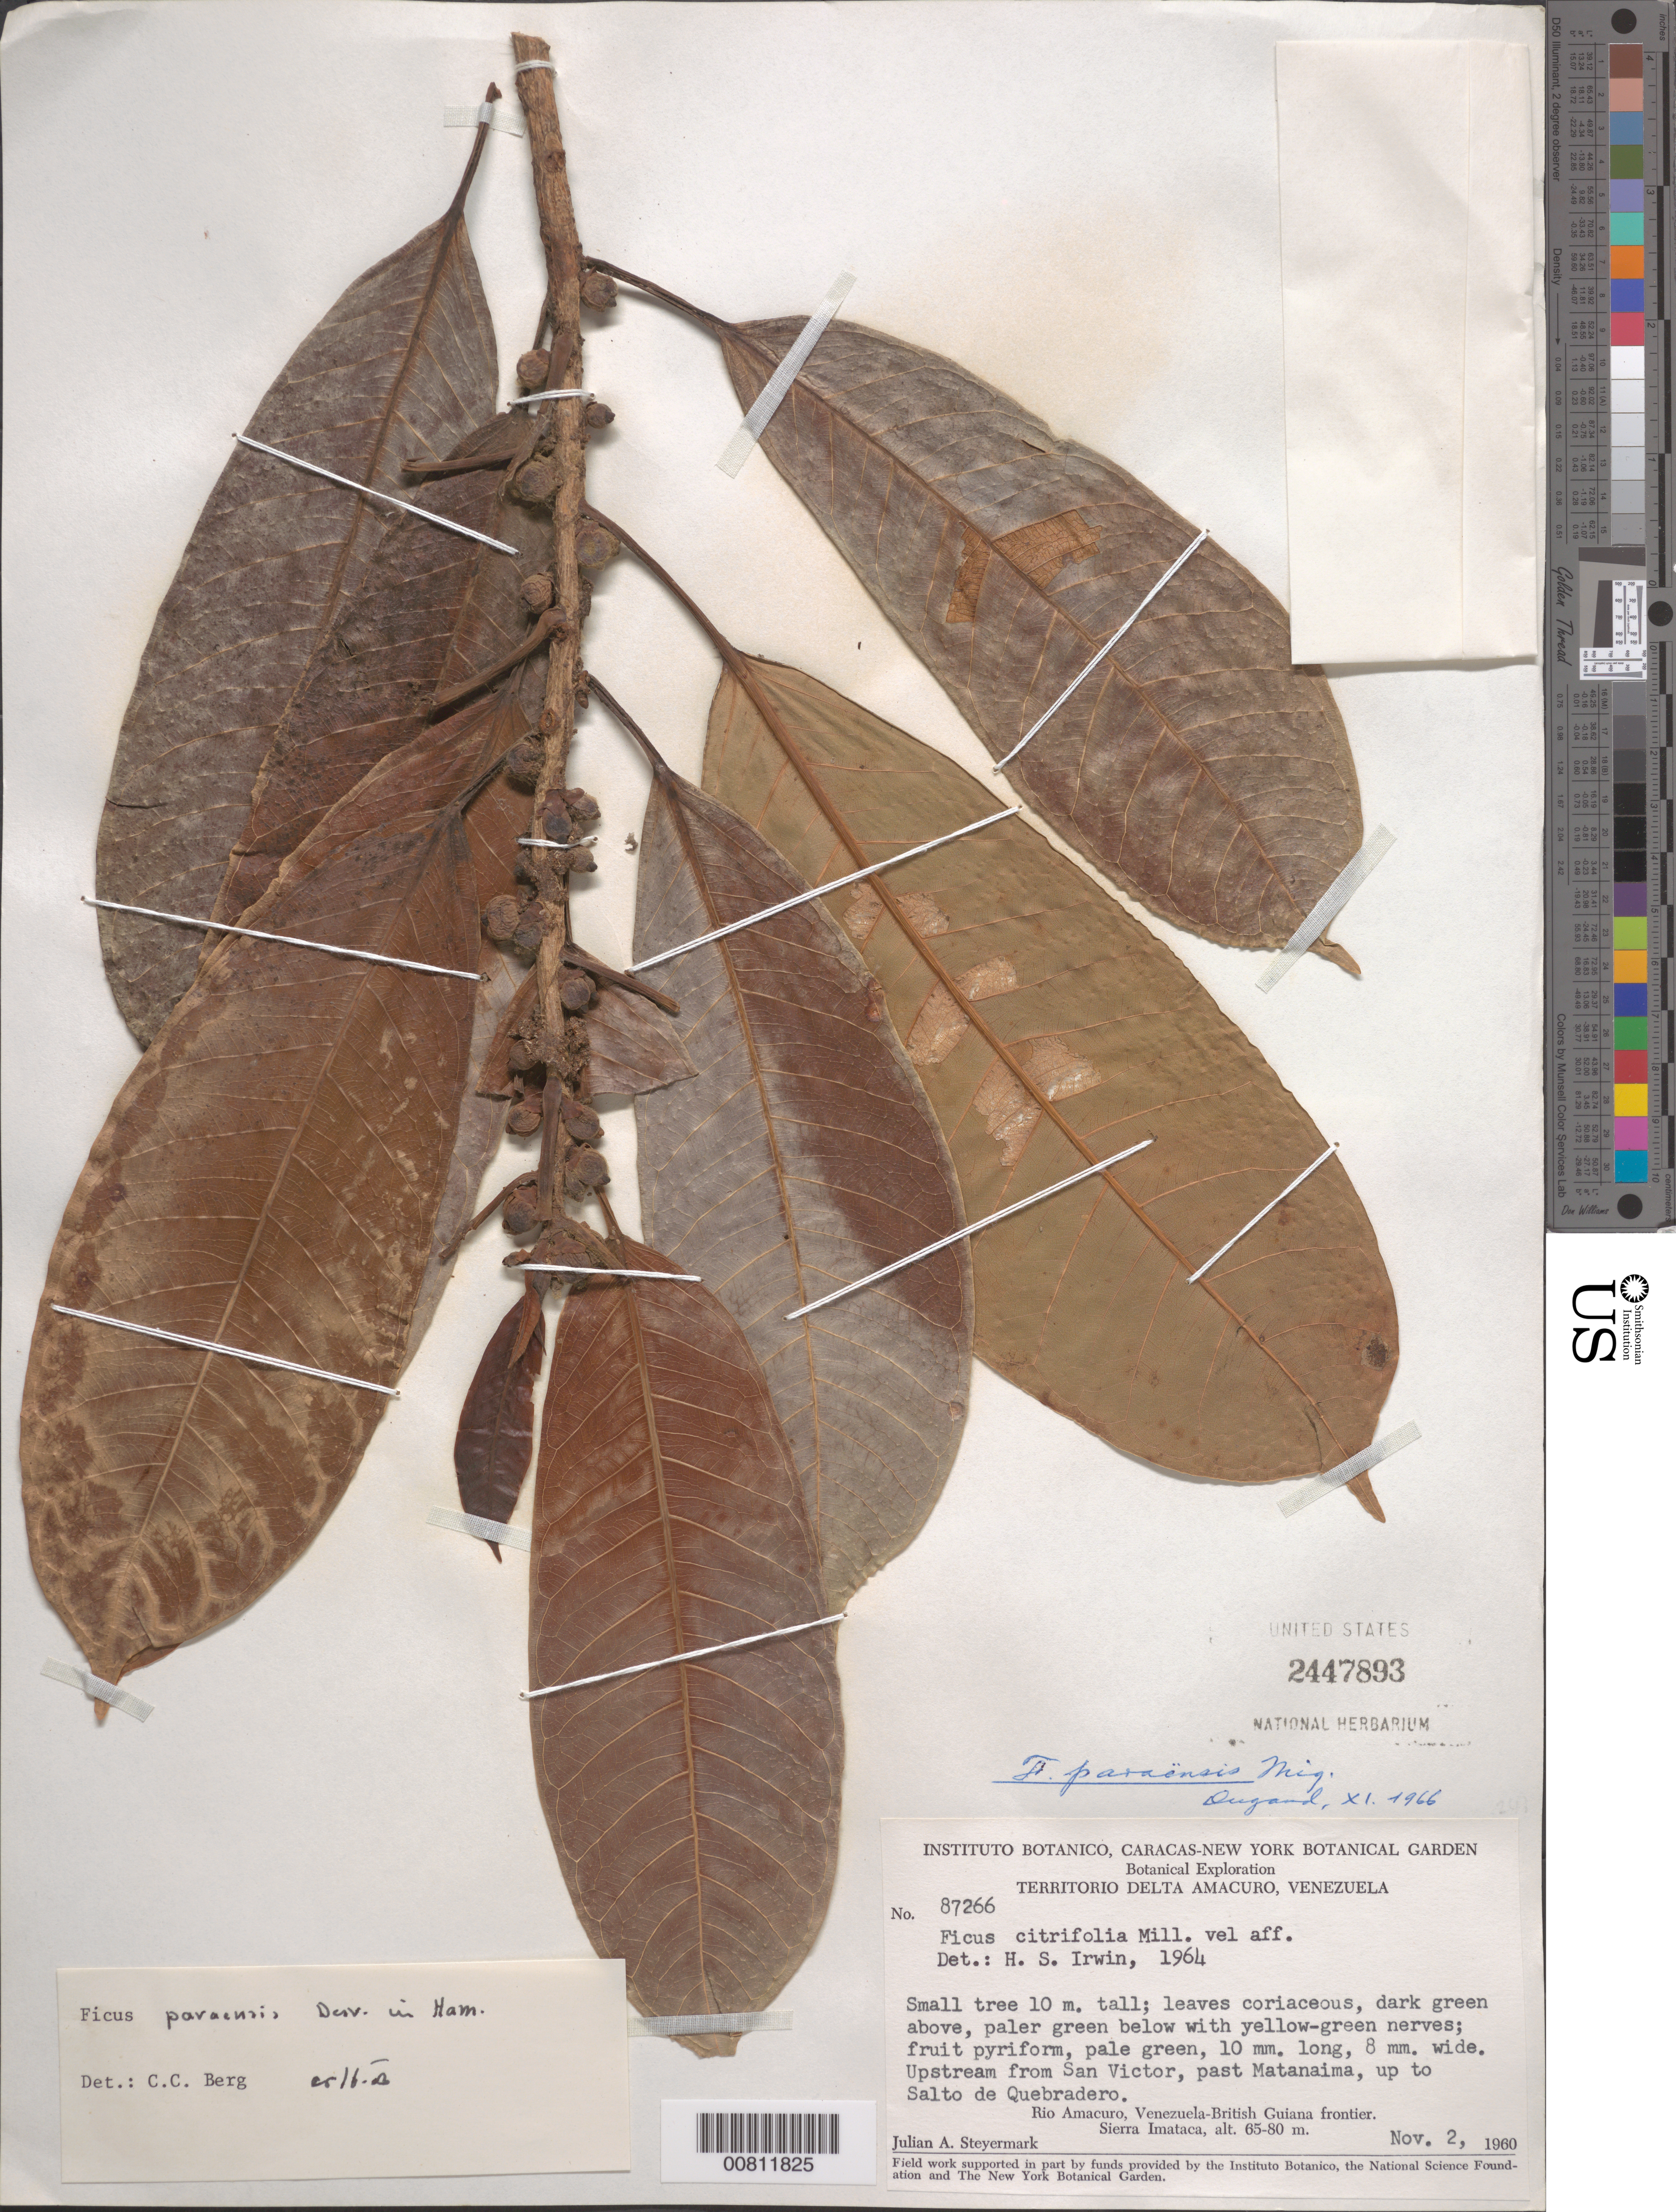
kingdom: Plantae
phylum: Tracheophyta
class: Magnoliopsida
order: Rosales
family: Moraceae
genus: Ficus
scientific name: Ficus paraensis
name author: (Miq.) Miq.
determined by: Berg, C. C.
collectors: J. Steyermark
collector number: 87266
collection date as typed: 2-Nov-60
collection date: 1960-11-02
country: Venezuela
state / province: Delta Amacuro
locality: Río Amacuro, Venezuela-British Guiana frontier, Sierra Imataca; upstream from San Victor, past Río Matanaima, up to Salto de Quebradero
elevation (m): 65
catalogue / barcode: US 2447893